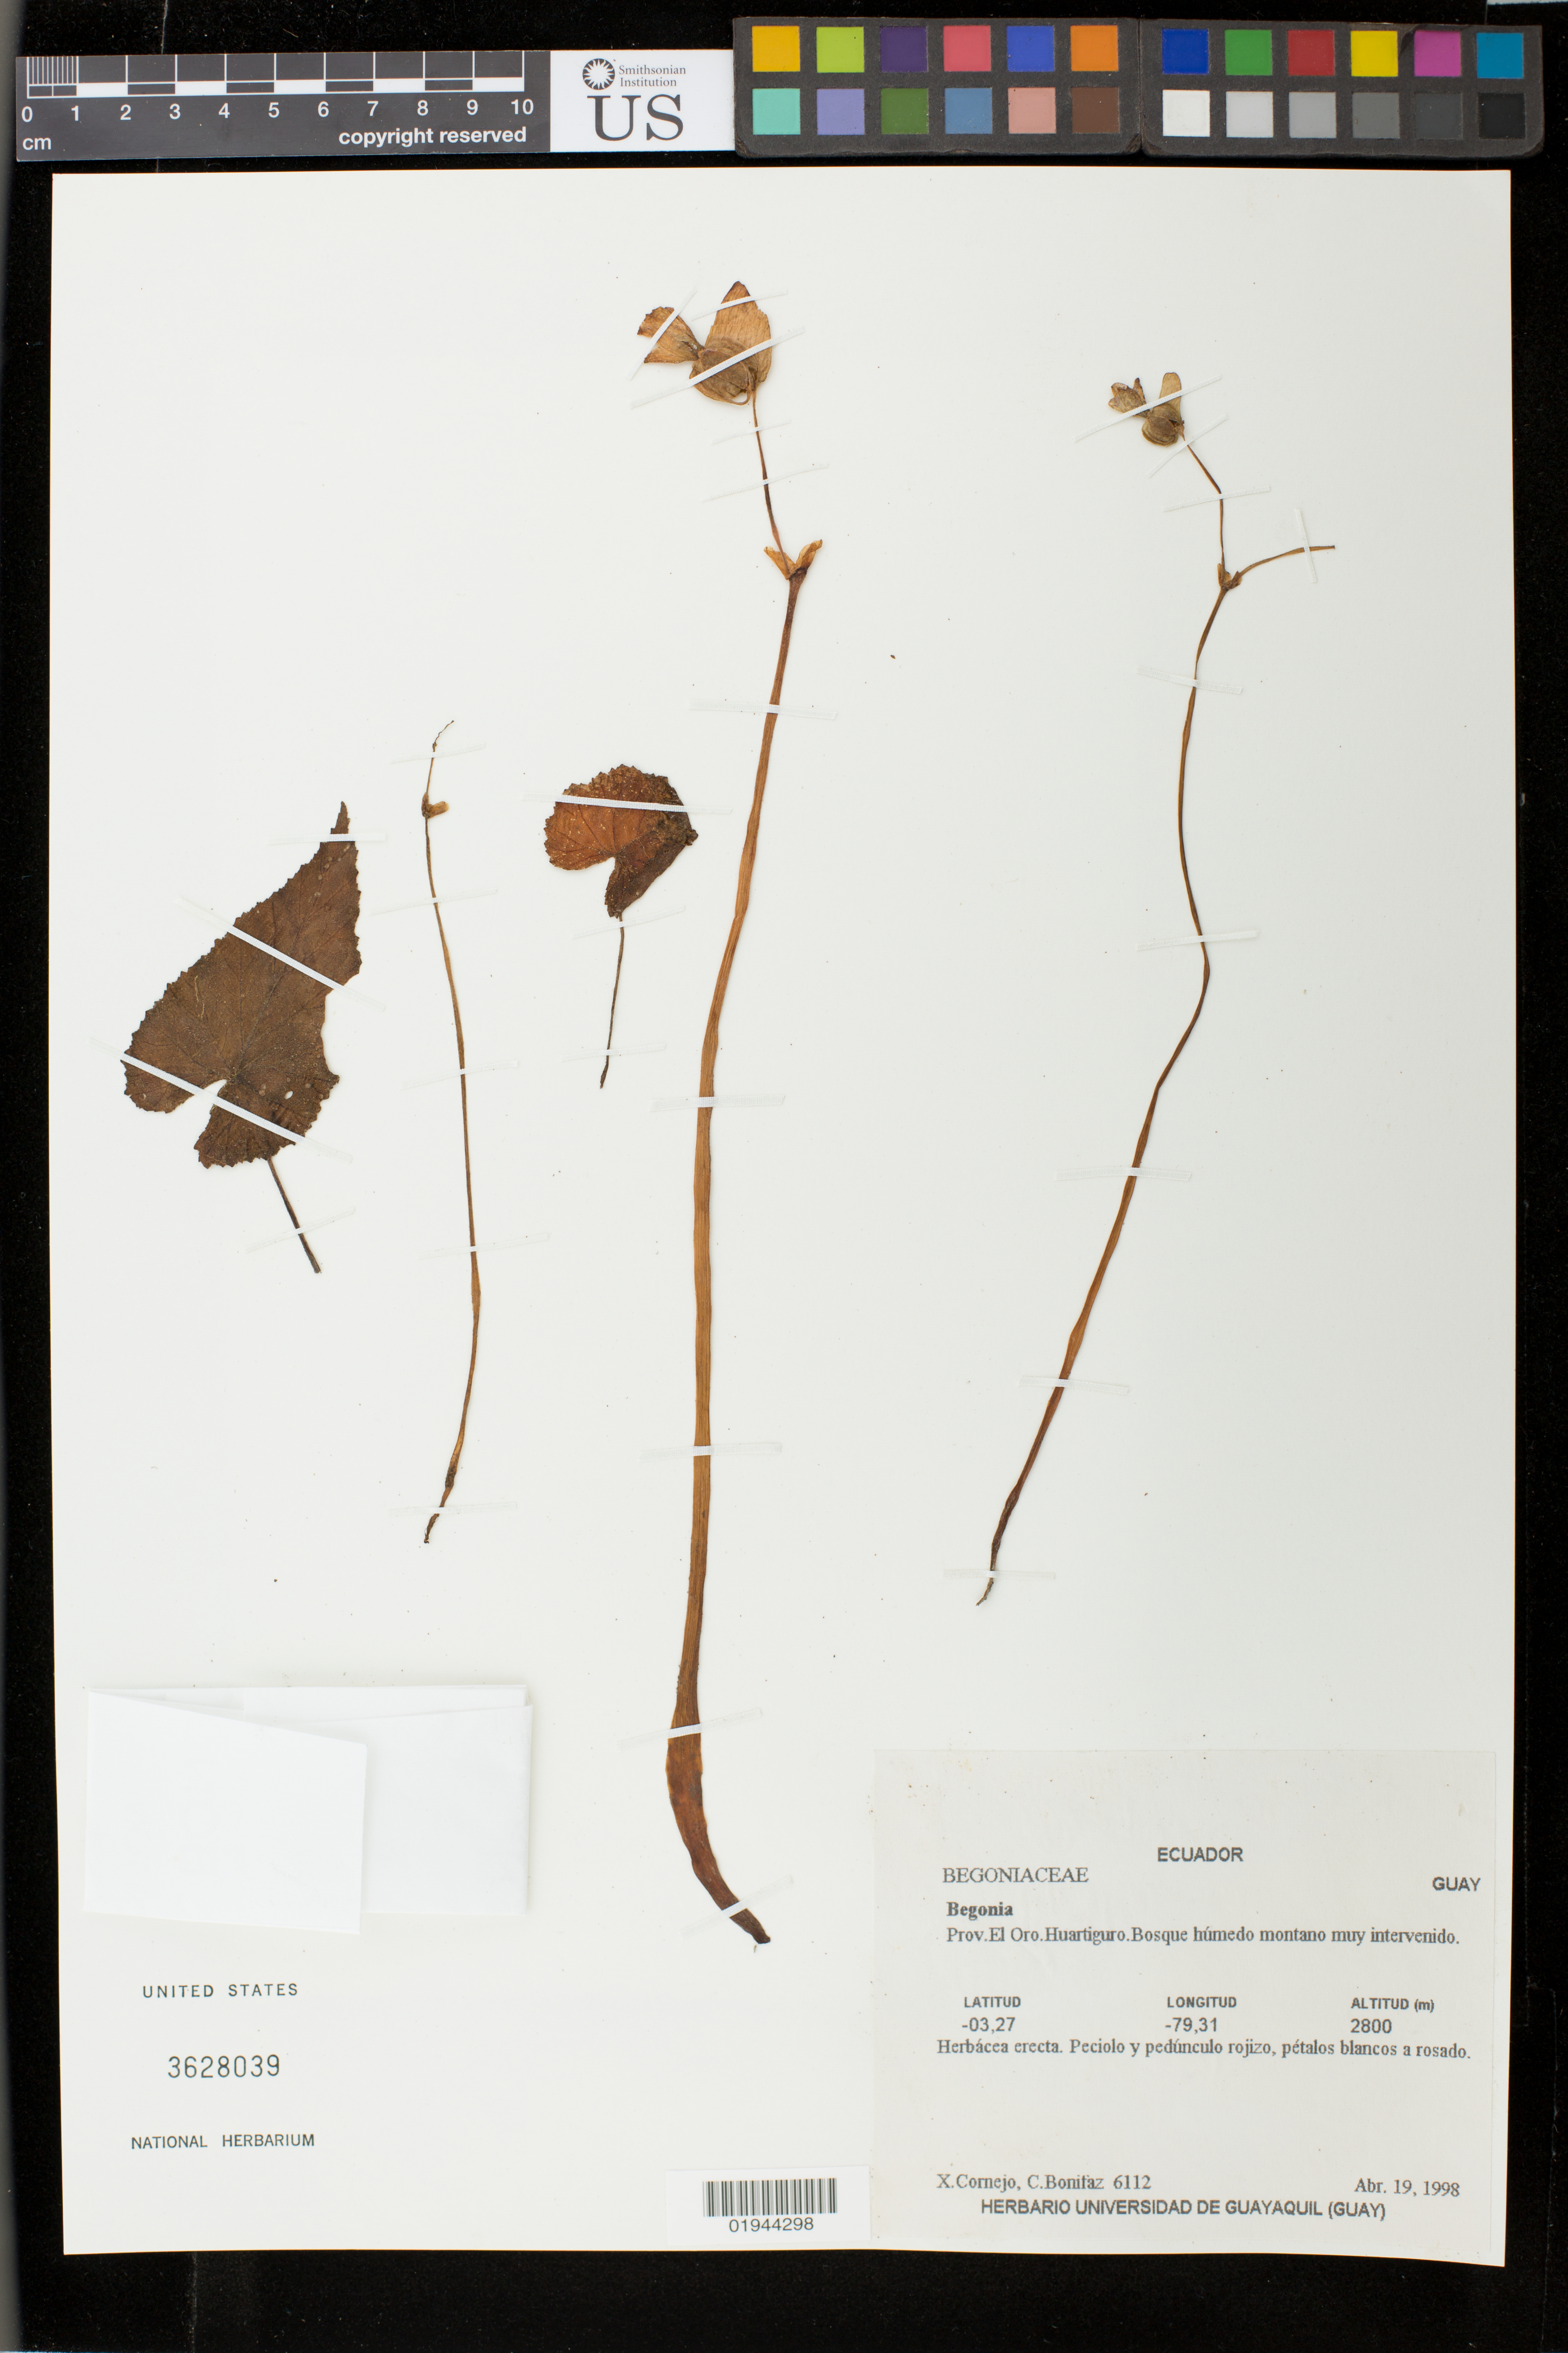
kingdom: Plantae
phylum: Tracheophyta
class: Magnoliopsida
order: Cucurbitales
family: Begoniaceae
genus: Begonia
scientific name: Begonia sp.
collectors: X. F. Cornejo & C. Bonitáz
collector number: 6112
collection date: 1998-04-19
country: Ecuador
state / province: El Oro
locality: Huartiguro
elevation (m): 2800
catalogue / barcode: US 3628039